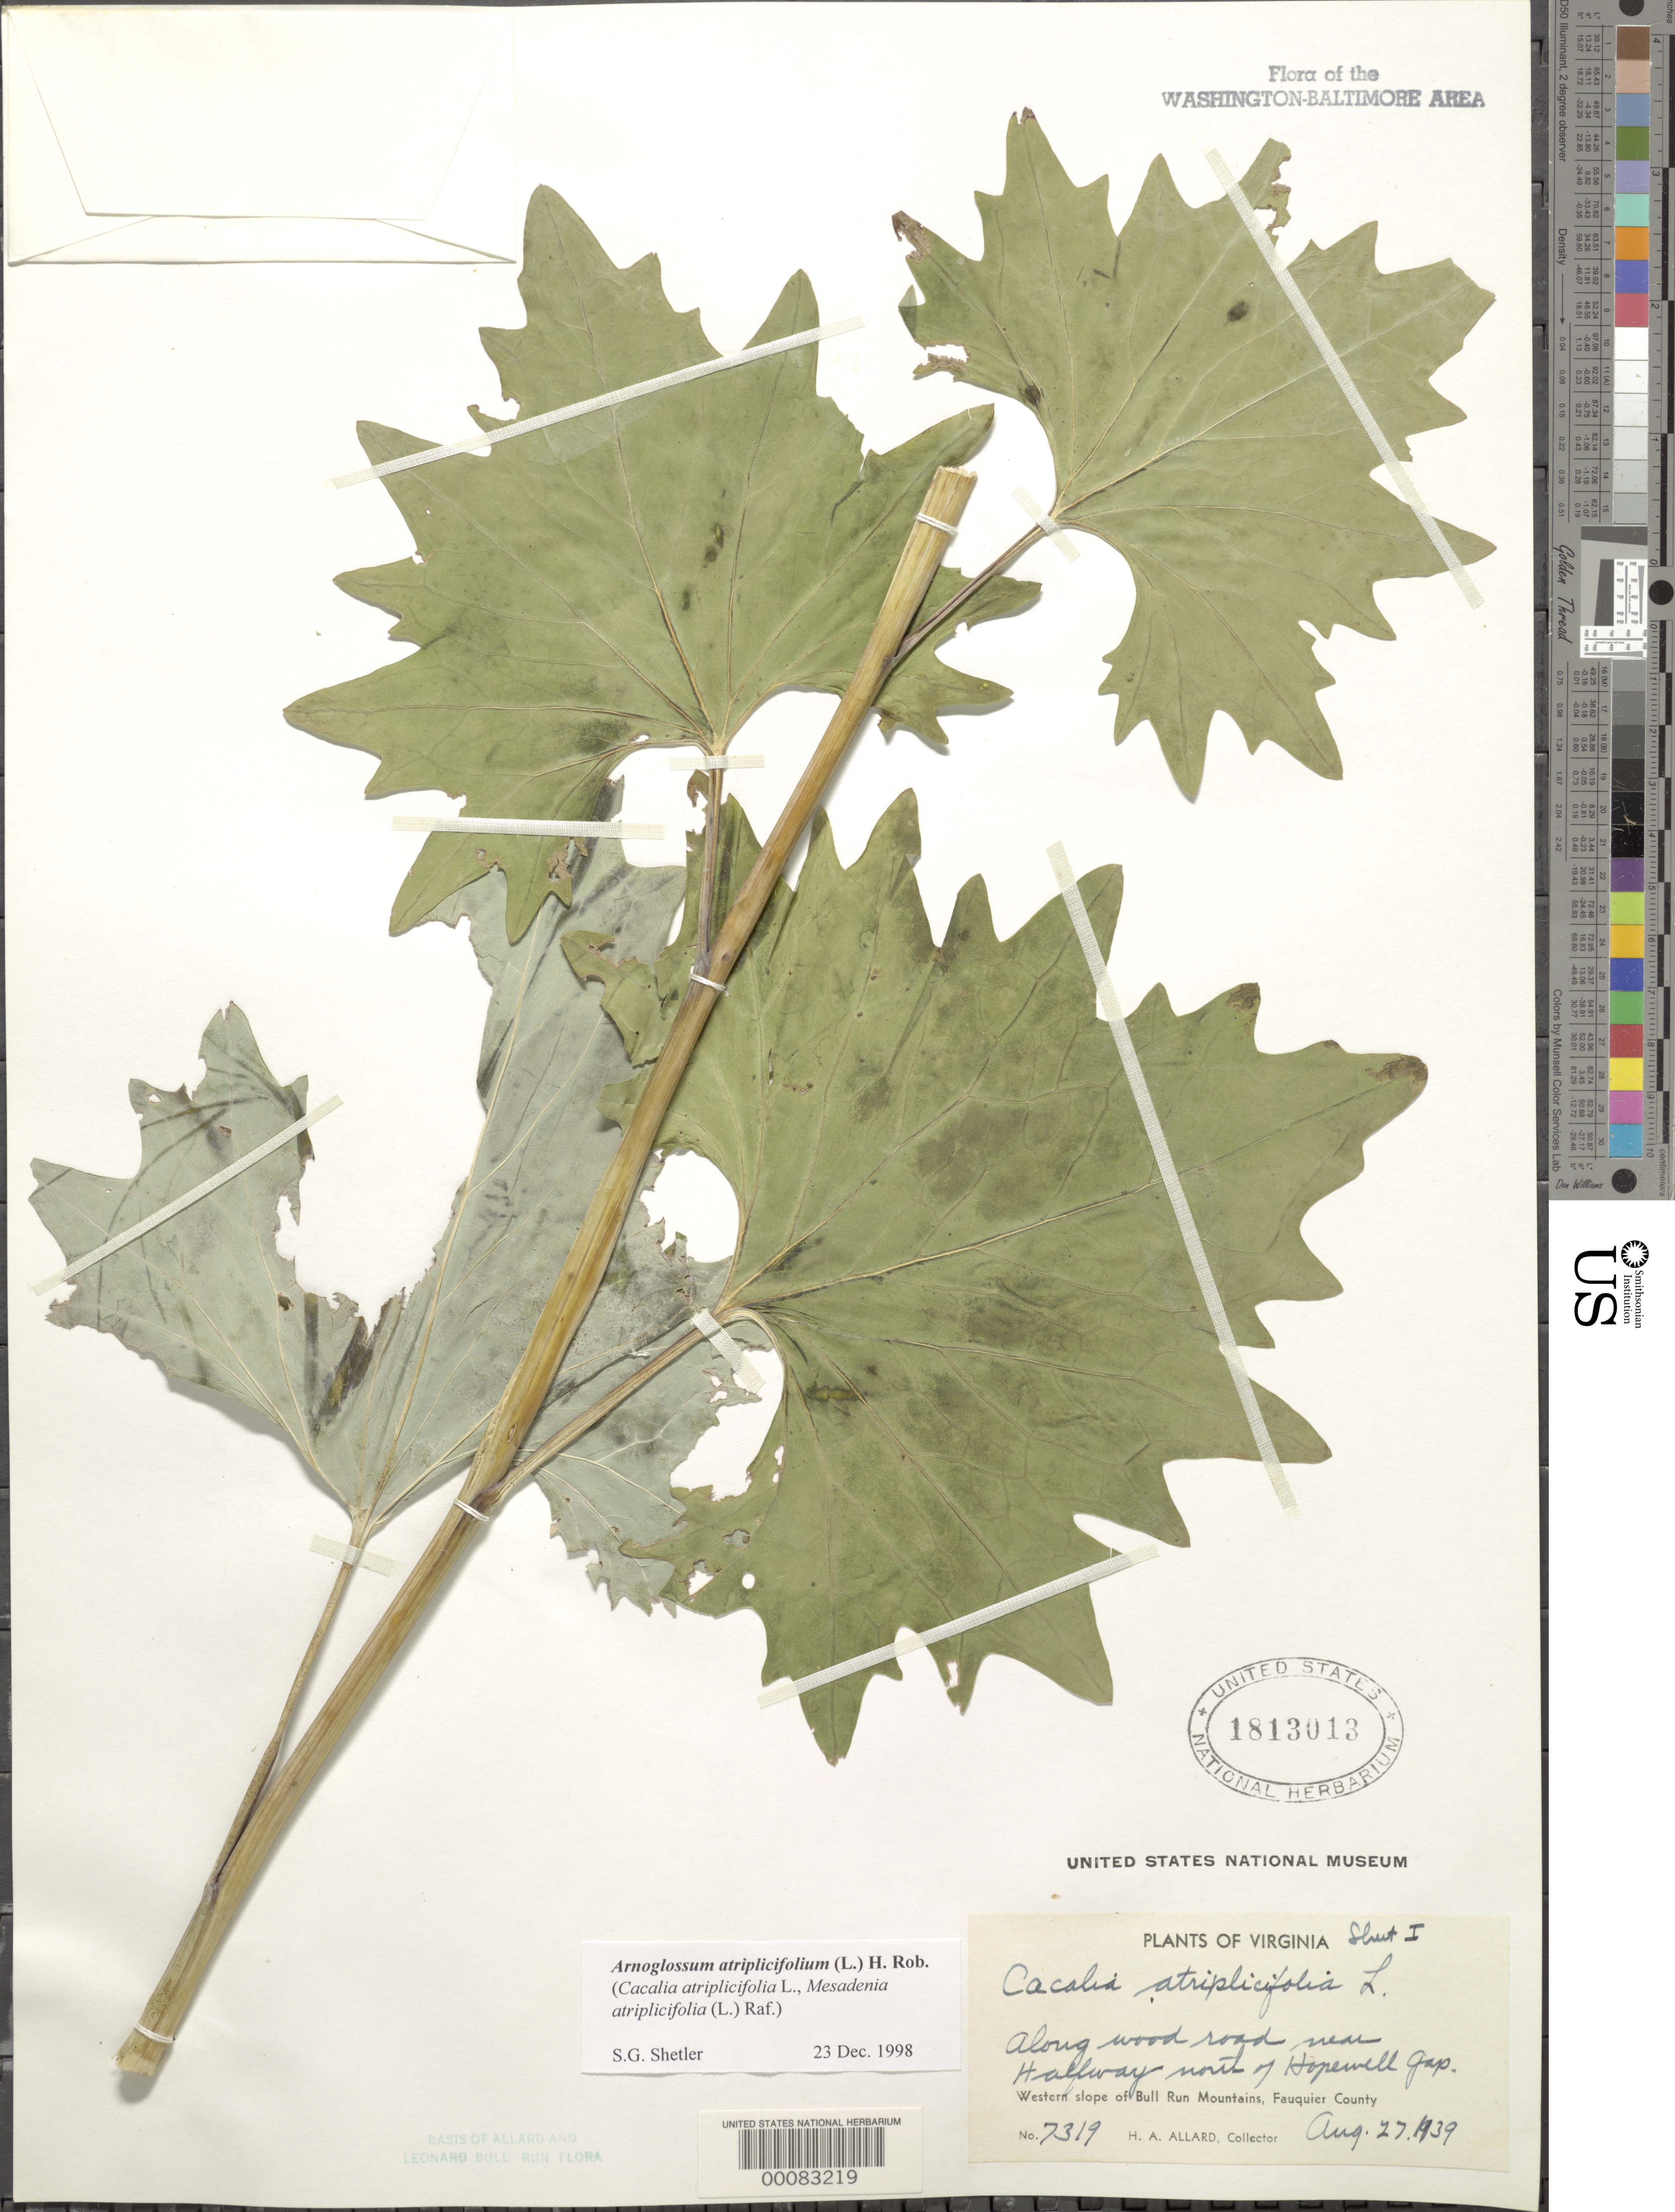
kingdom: Plantae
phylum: Tracheophyta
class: Magnoliopsida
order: Asterales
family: Asteraceae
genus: Arnoglossum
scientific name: Arnoglossum atriplicifolium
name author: (L.) H. Rob.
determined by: Shetler, Stanwyn G., (US), NMNH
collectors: H. A. Allard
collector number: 7319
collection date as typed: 27 Aug 1939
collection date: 1939-08-27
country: United States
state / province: Virginia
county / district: Fauquier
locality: Near halfway north of Hopewell Gap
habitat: Wood road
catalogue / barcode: US 1813013